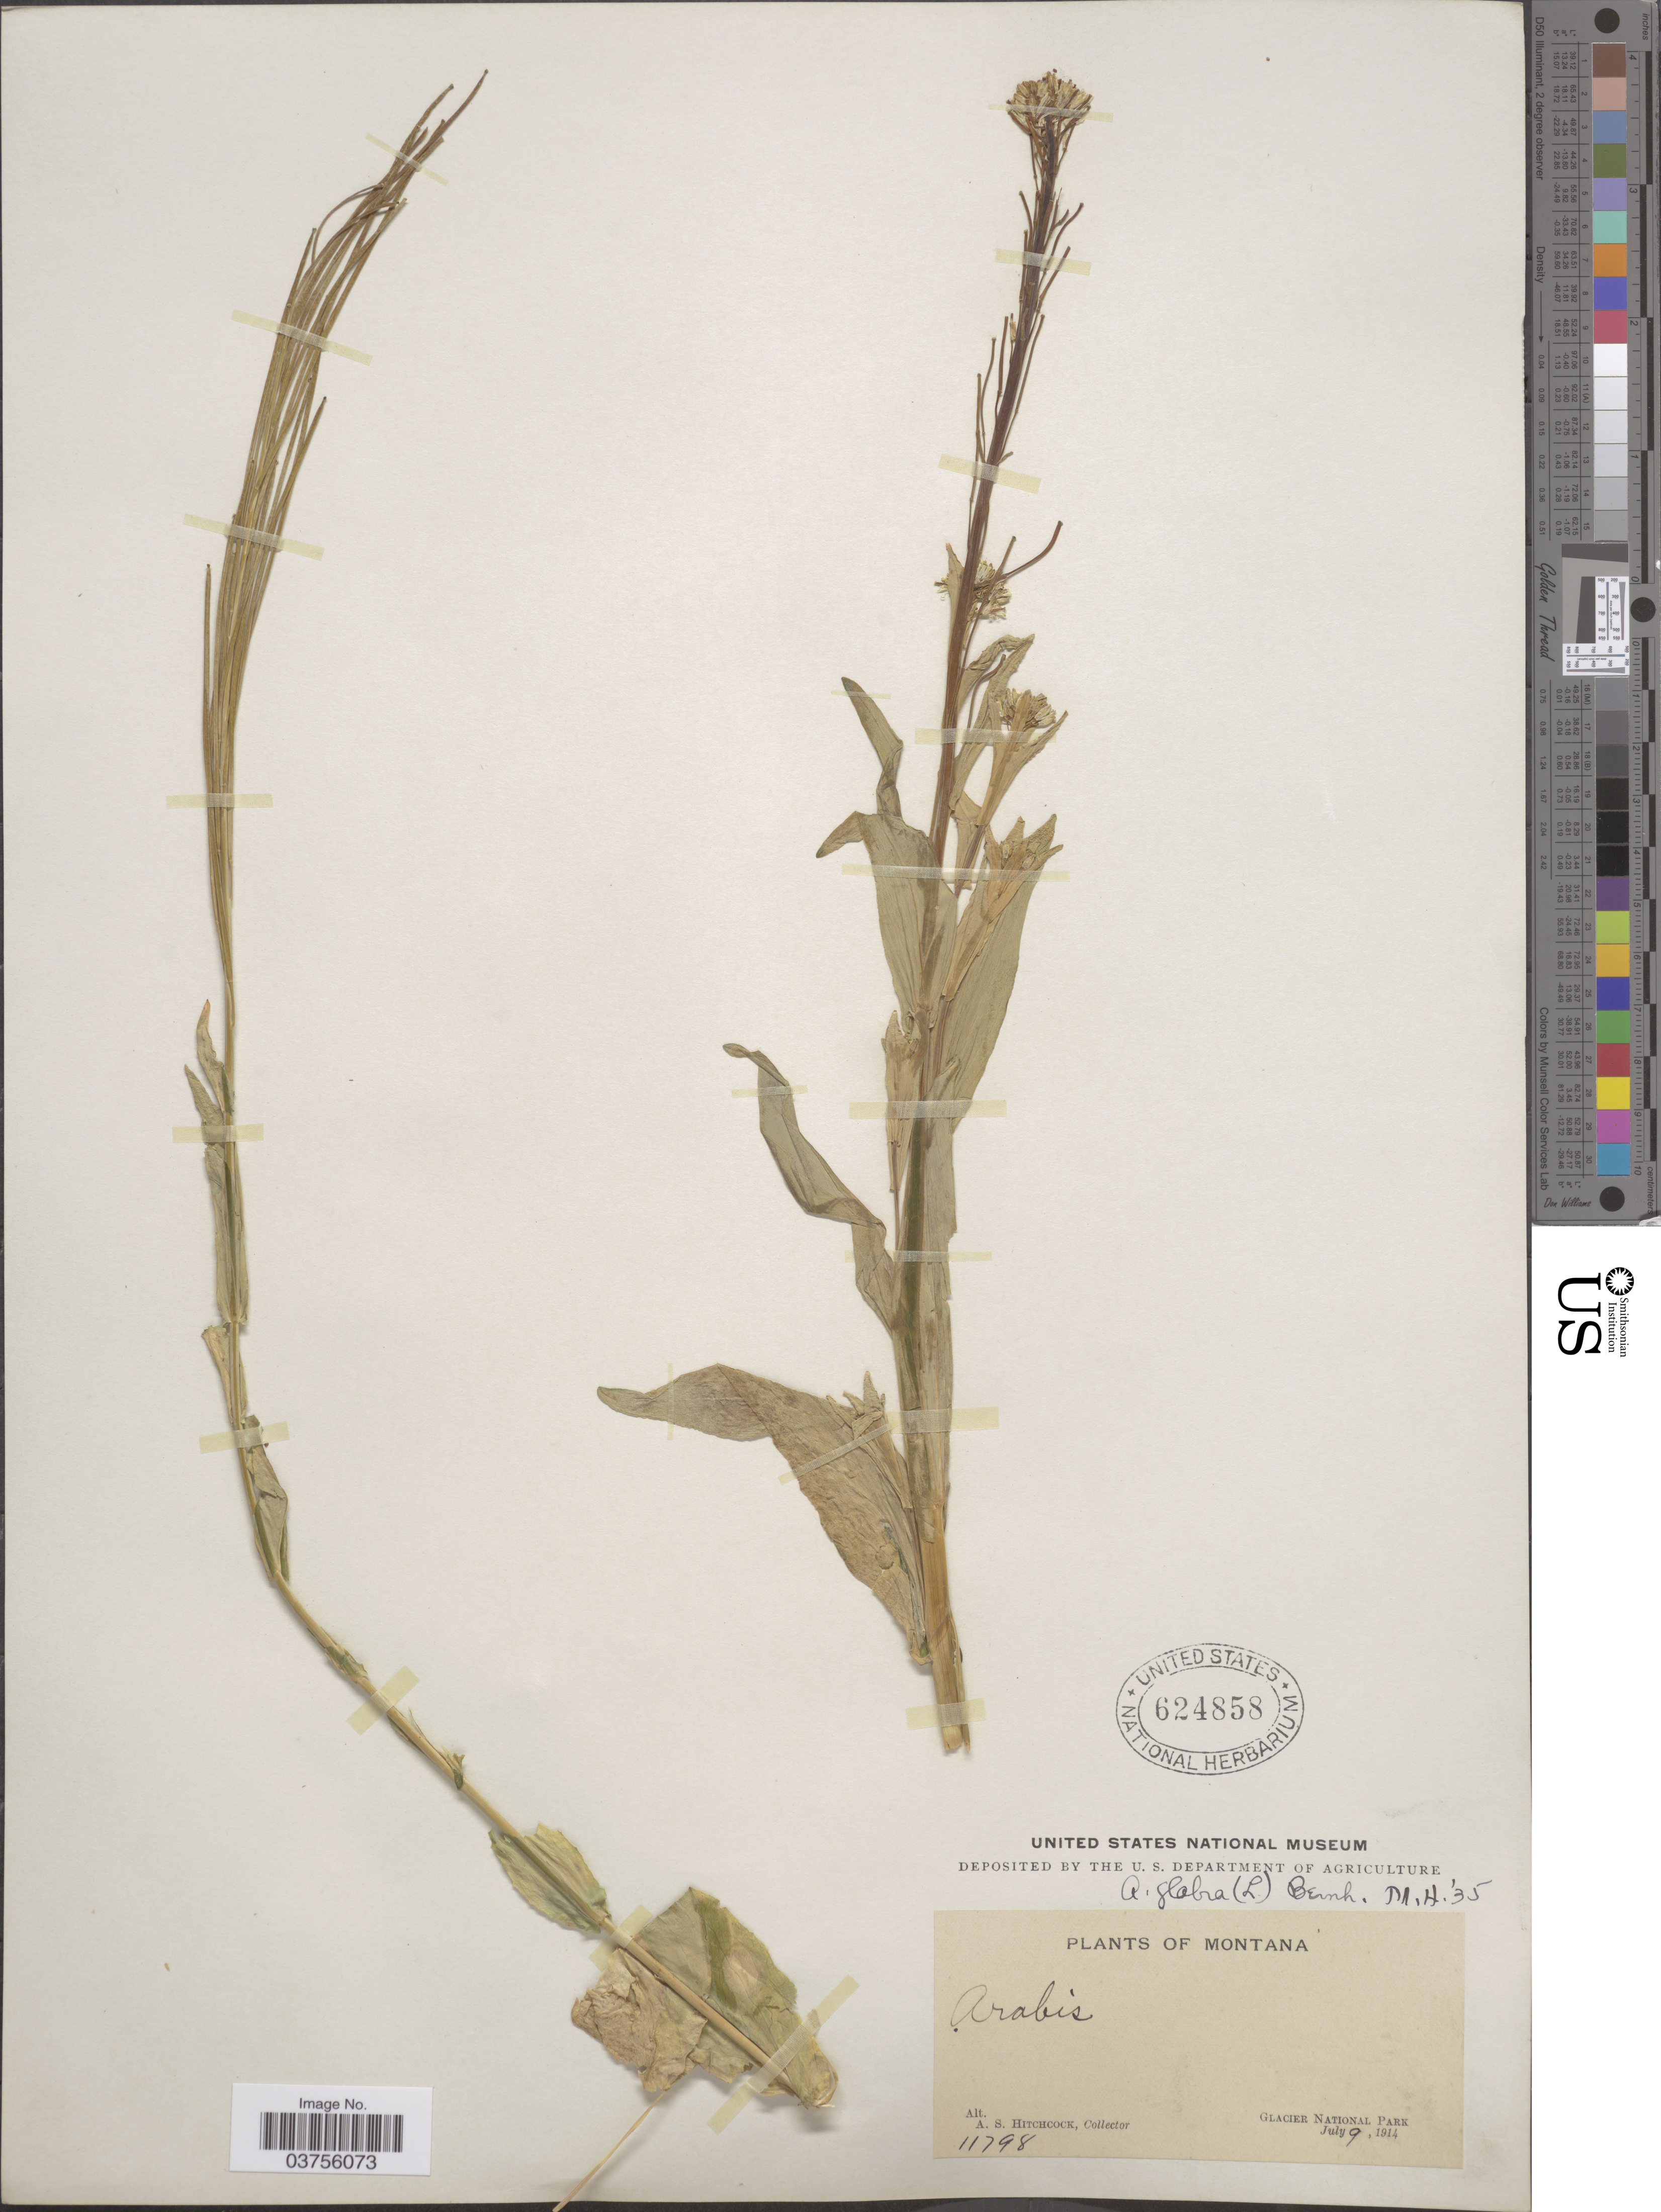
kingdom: Plantae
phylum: Tracheophyta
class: Magnoliopsida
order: Brassicales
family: Brassicaceae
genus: Turritis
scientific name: Turritis glabra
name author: L.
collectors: A. S. Hitchcock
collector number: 11798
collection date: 1914-07-09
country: United States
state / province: Montana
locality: Glacier National Park.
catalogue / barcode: US 624858